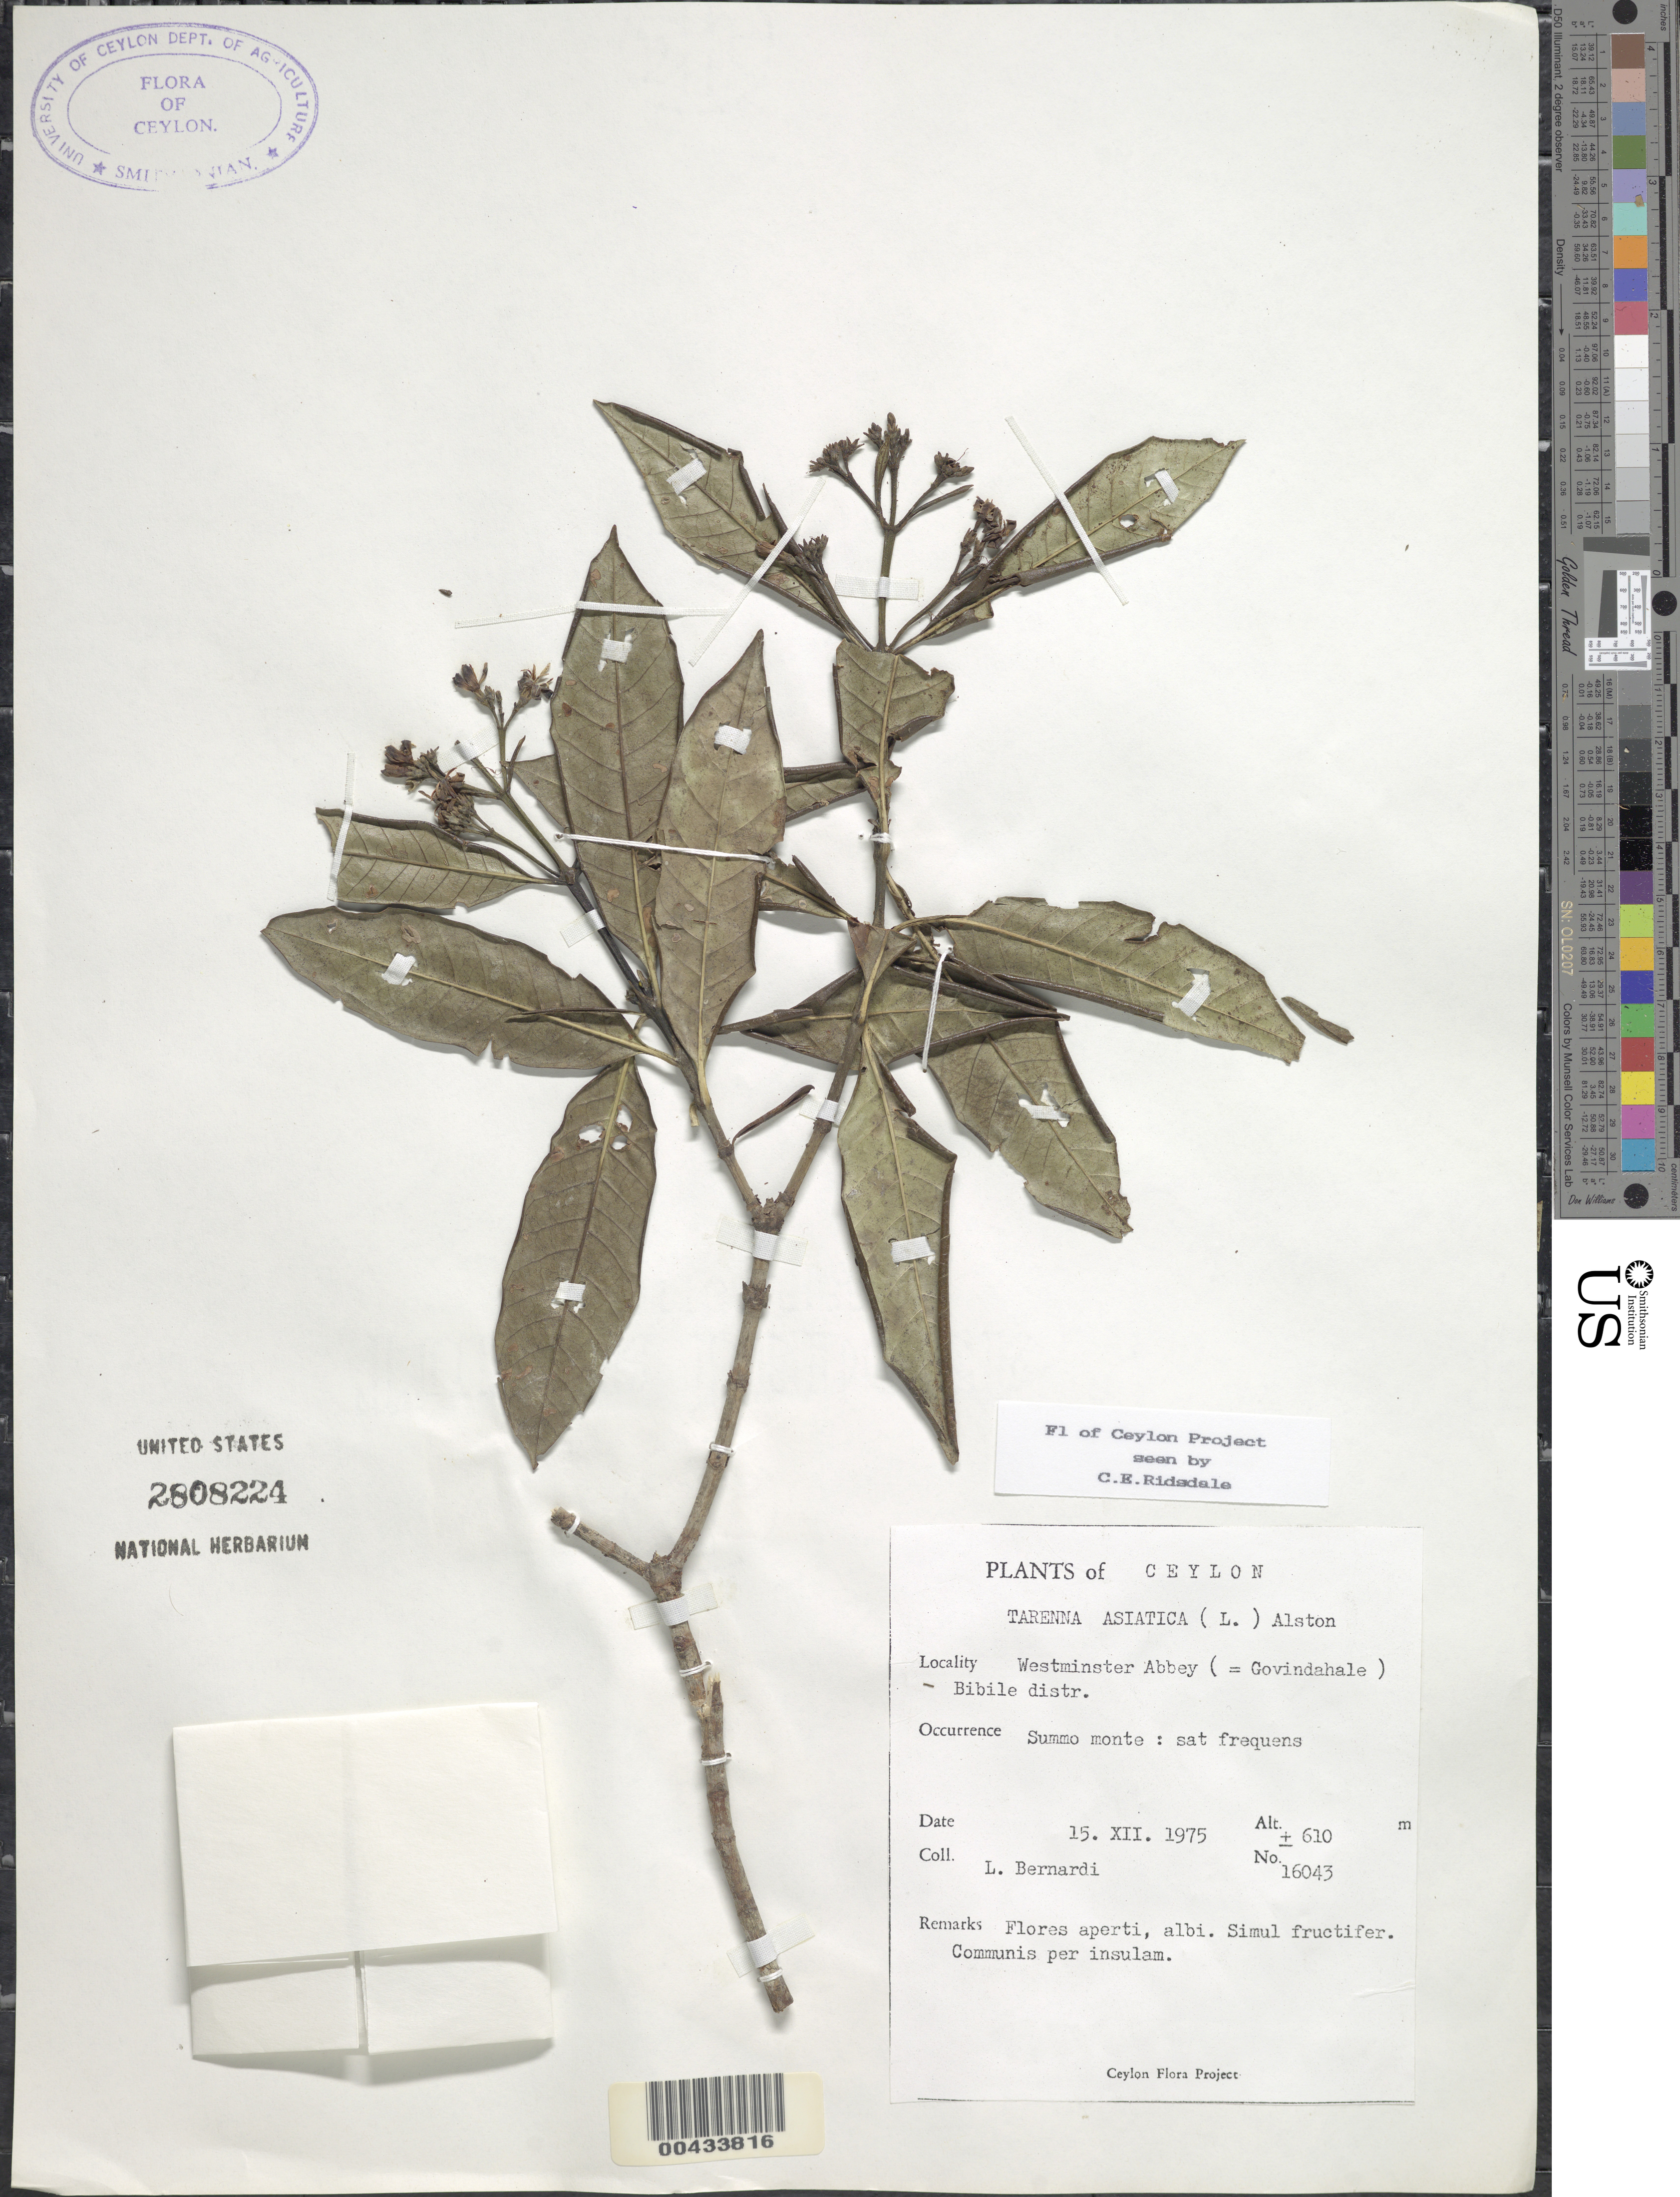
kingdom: Plantae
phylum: Tracheophyta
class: Magnoliopsida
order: Gentianales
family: Rubiaceae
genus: Tarenna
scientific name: Tarenna asiatica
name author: (L.) Kuntze ex K. Schum.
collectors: L. Bernardi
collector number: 16043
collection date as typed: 15 Dec 1975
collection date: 1975-12-15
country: Sri Lanka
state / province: Uva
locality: Bibile, Westminster Abbey (= Govindahale)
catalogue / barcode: US 2808224